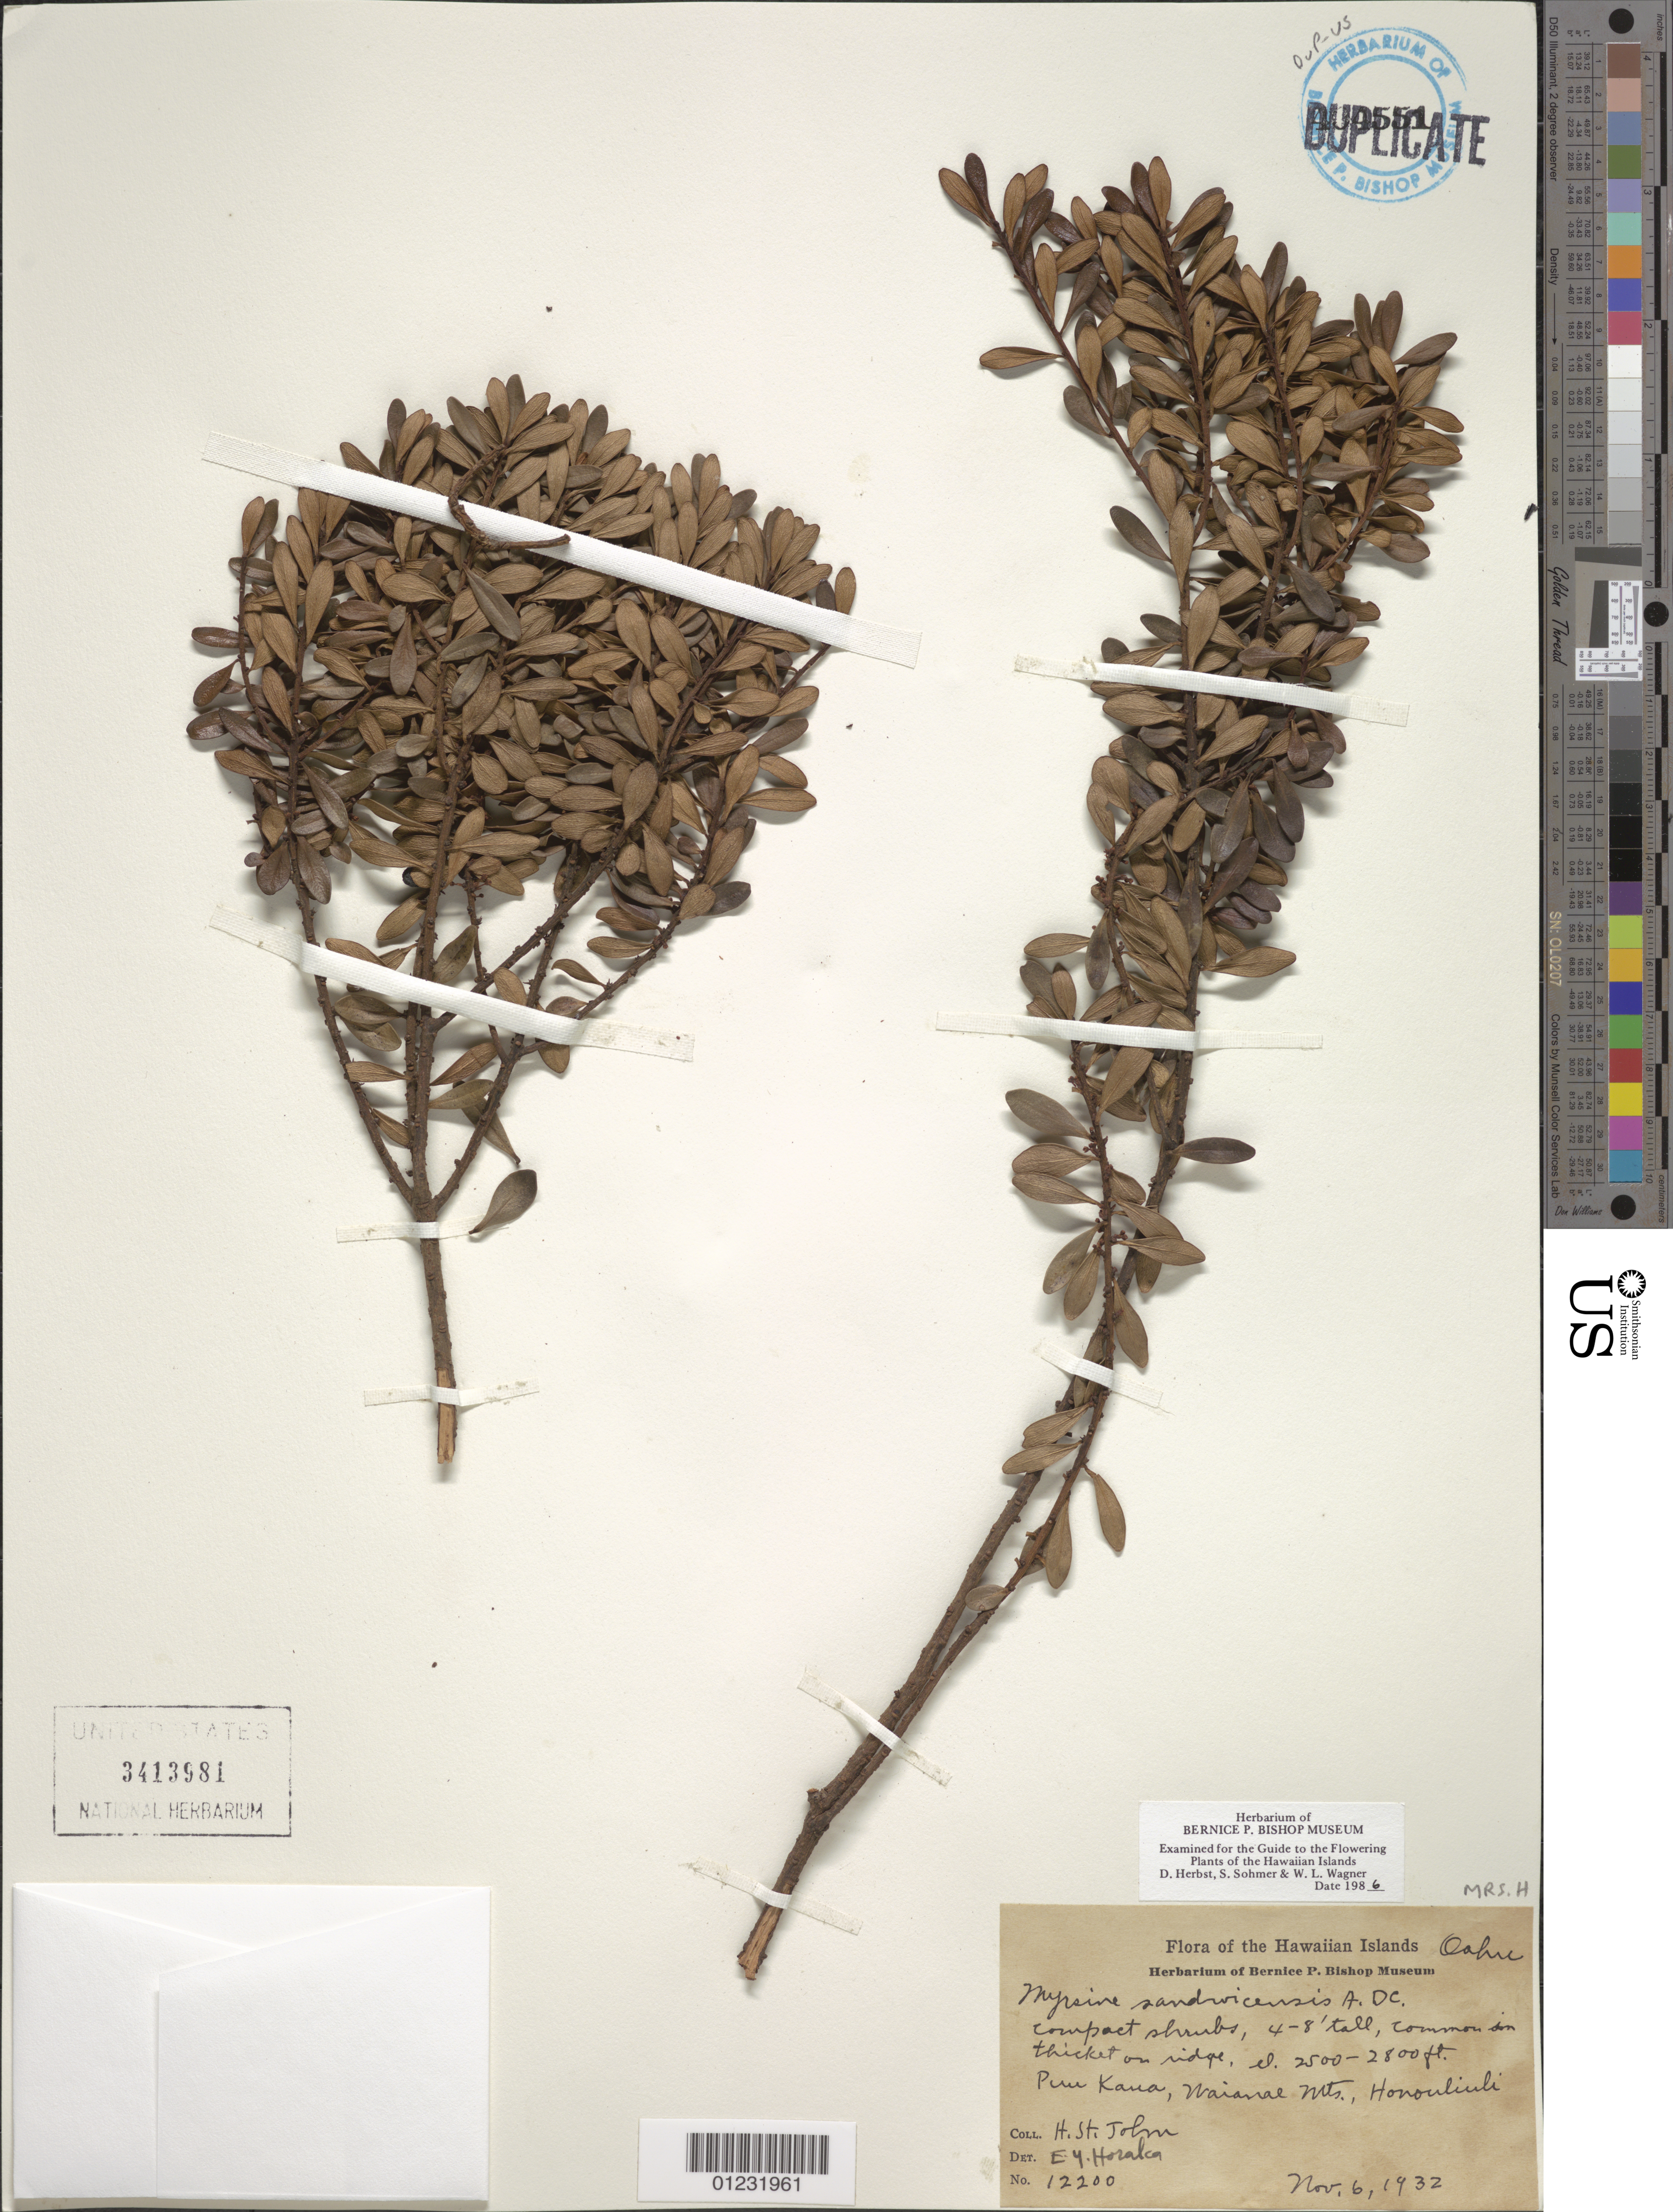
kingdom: Plantae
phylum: Tracheophyta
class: Magnoliopsida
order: Ericales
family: Primulaceae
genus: Myrsine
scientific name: Myrsine sandwicensis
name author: A. DC.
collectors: H. St. John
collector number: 12200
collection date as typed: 6 Nov 1932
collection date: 1932-11-06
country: United States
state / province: Hawaii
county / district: Honolulu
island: Oahu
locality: Puu Kaua, Waianae Mountains, Honouliuli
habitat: Common in thicket on ridge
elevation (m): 762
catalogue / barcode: US 3413981